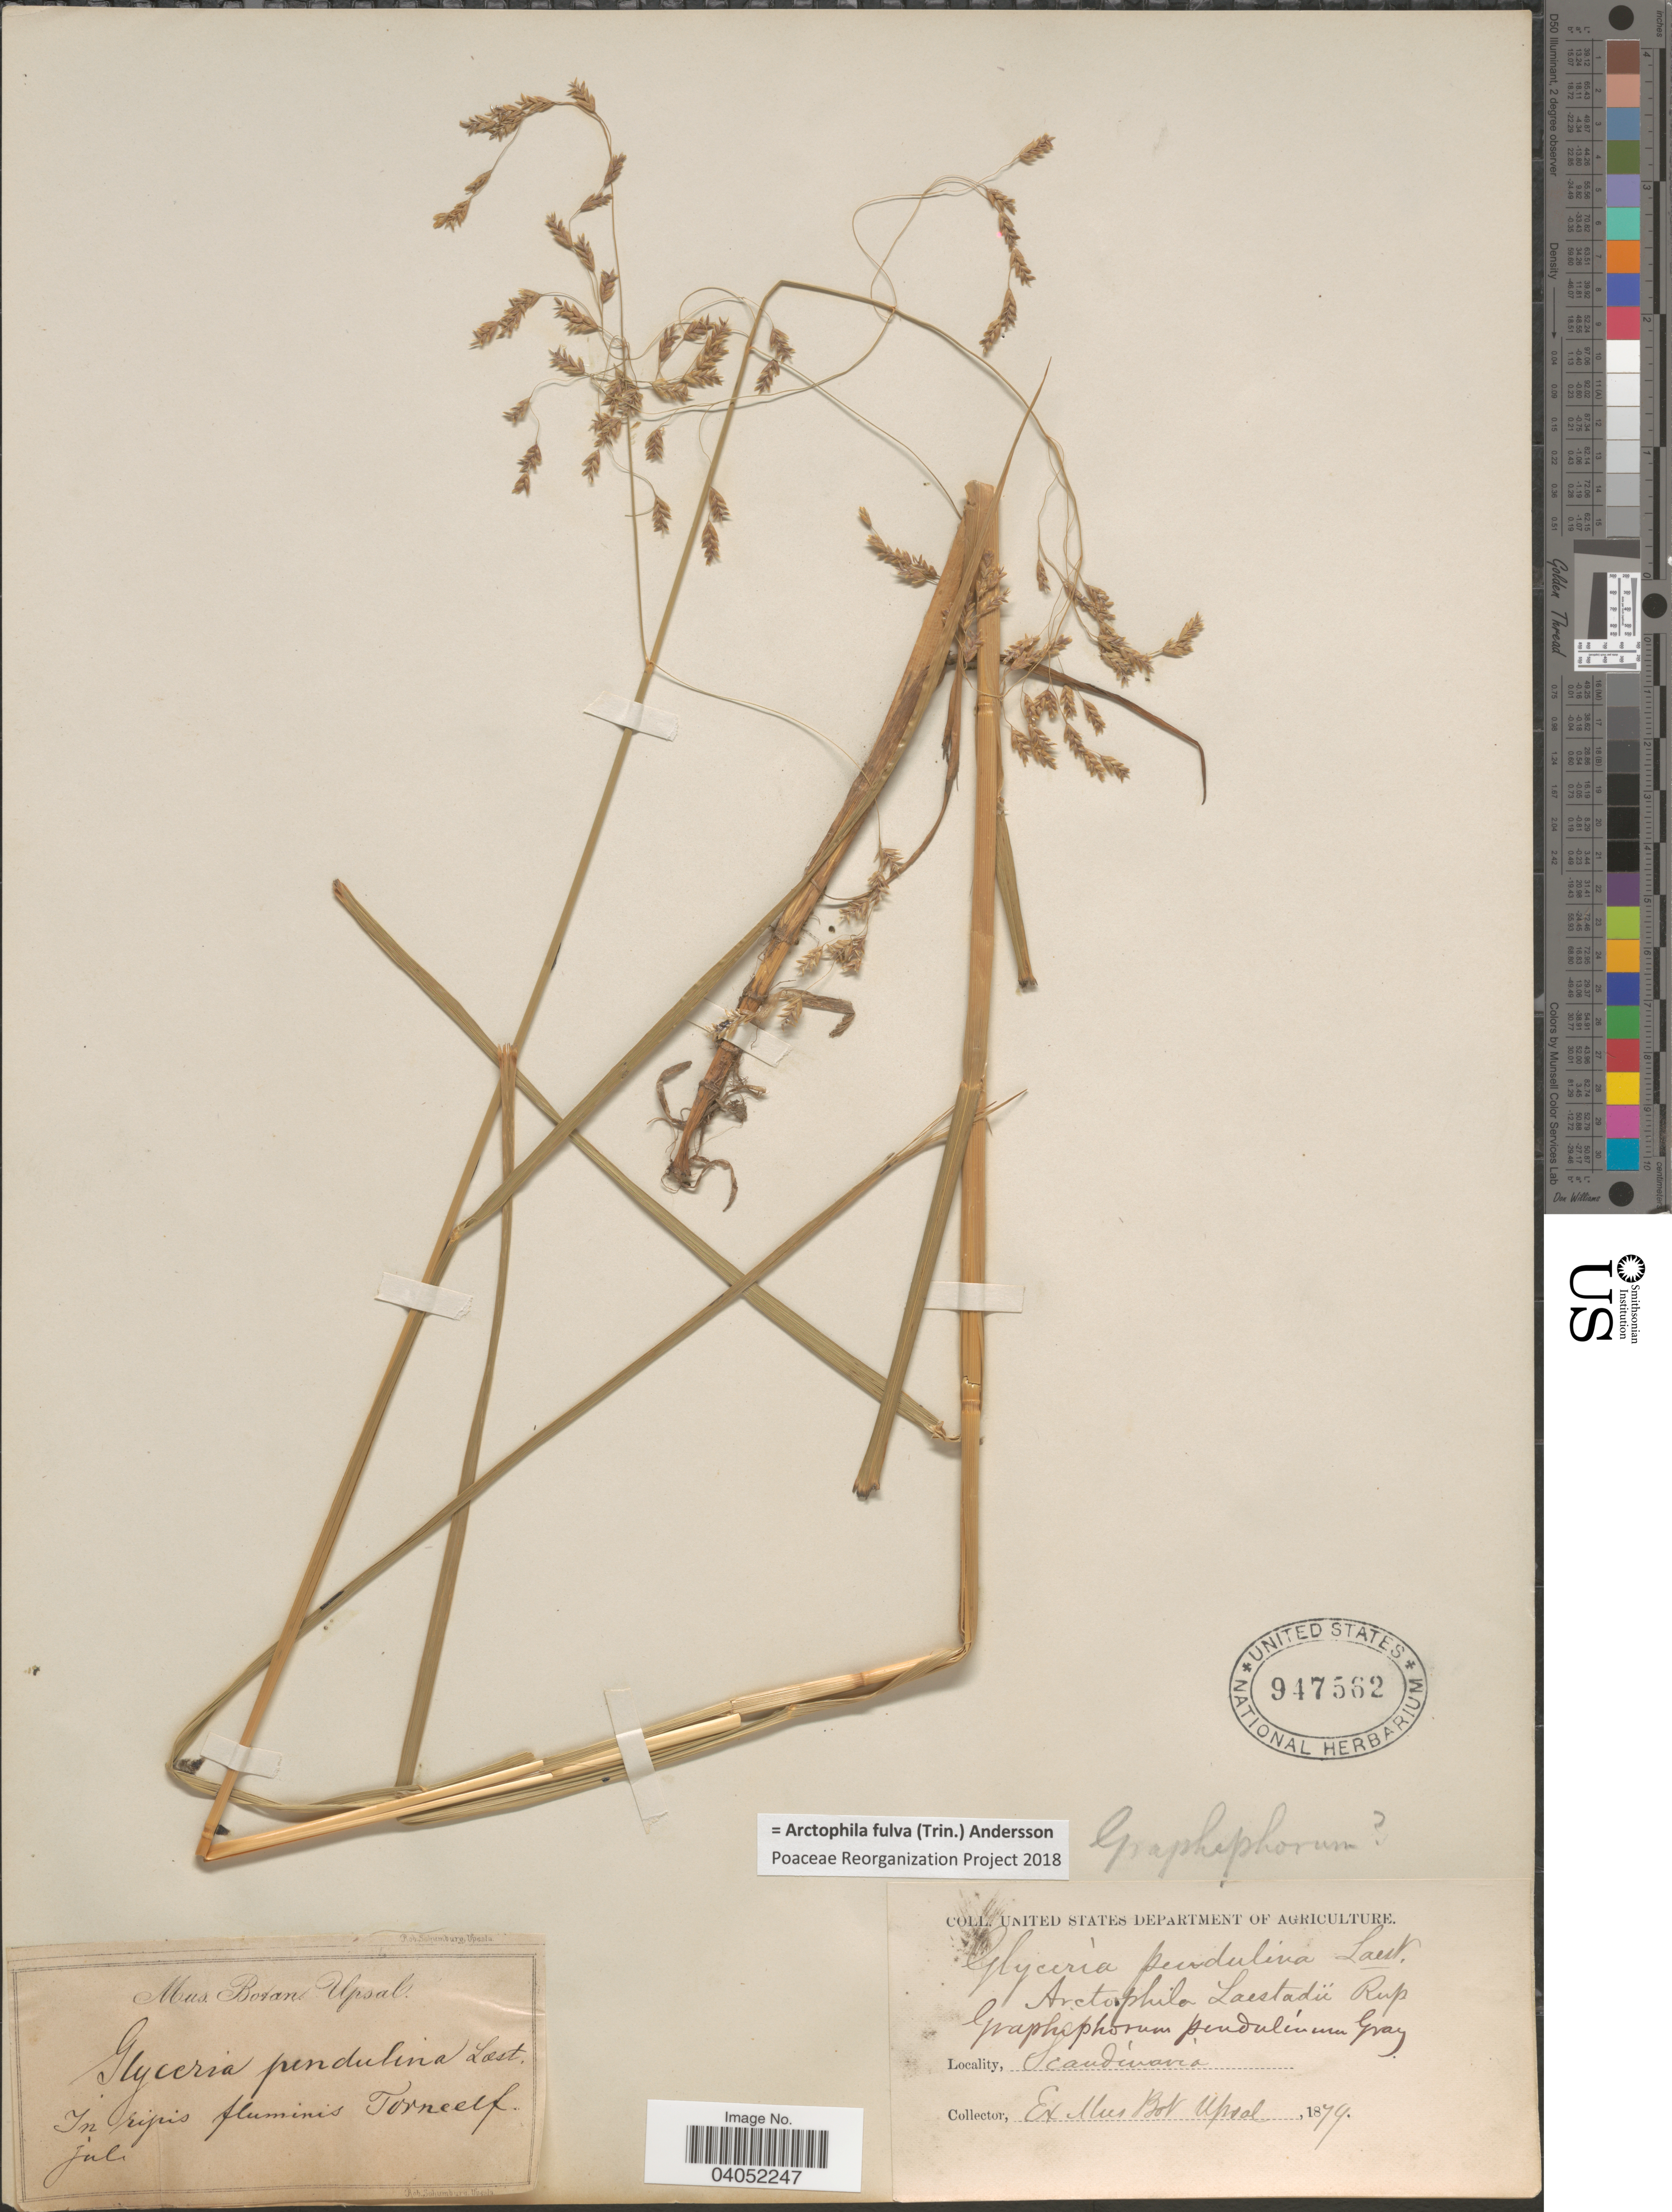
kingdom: Plantae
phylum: Tracheophyta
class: Liliopsida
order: Poales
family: Poaceae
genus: Arctophila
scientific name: Arctophila fulva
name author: (Trin.) Andersson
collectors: ex herb. Mus. Botan. Upsal.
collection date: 1879-07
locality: In ripis fluminis Torneelf. Scandinavia.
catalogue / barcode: US 947562